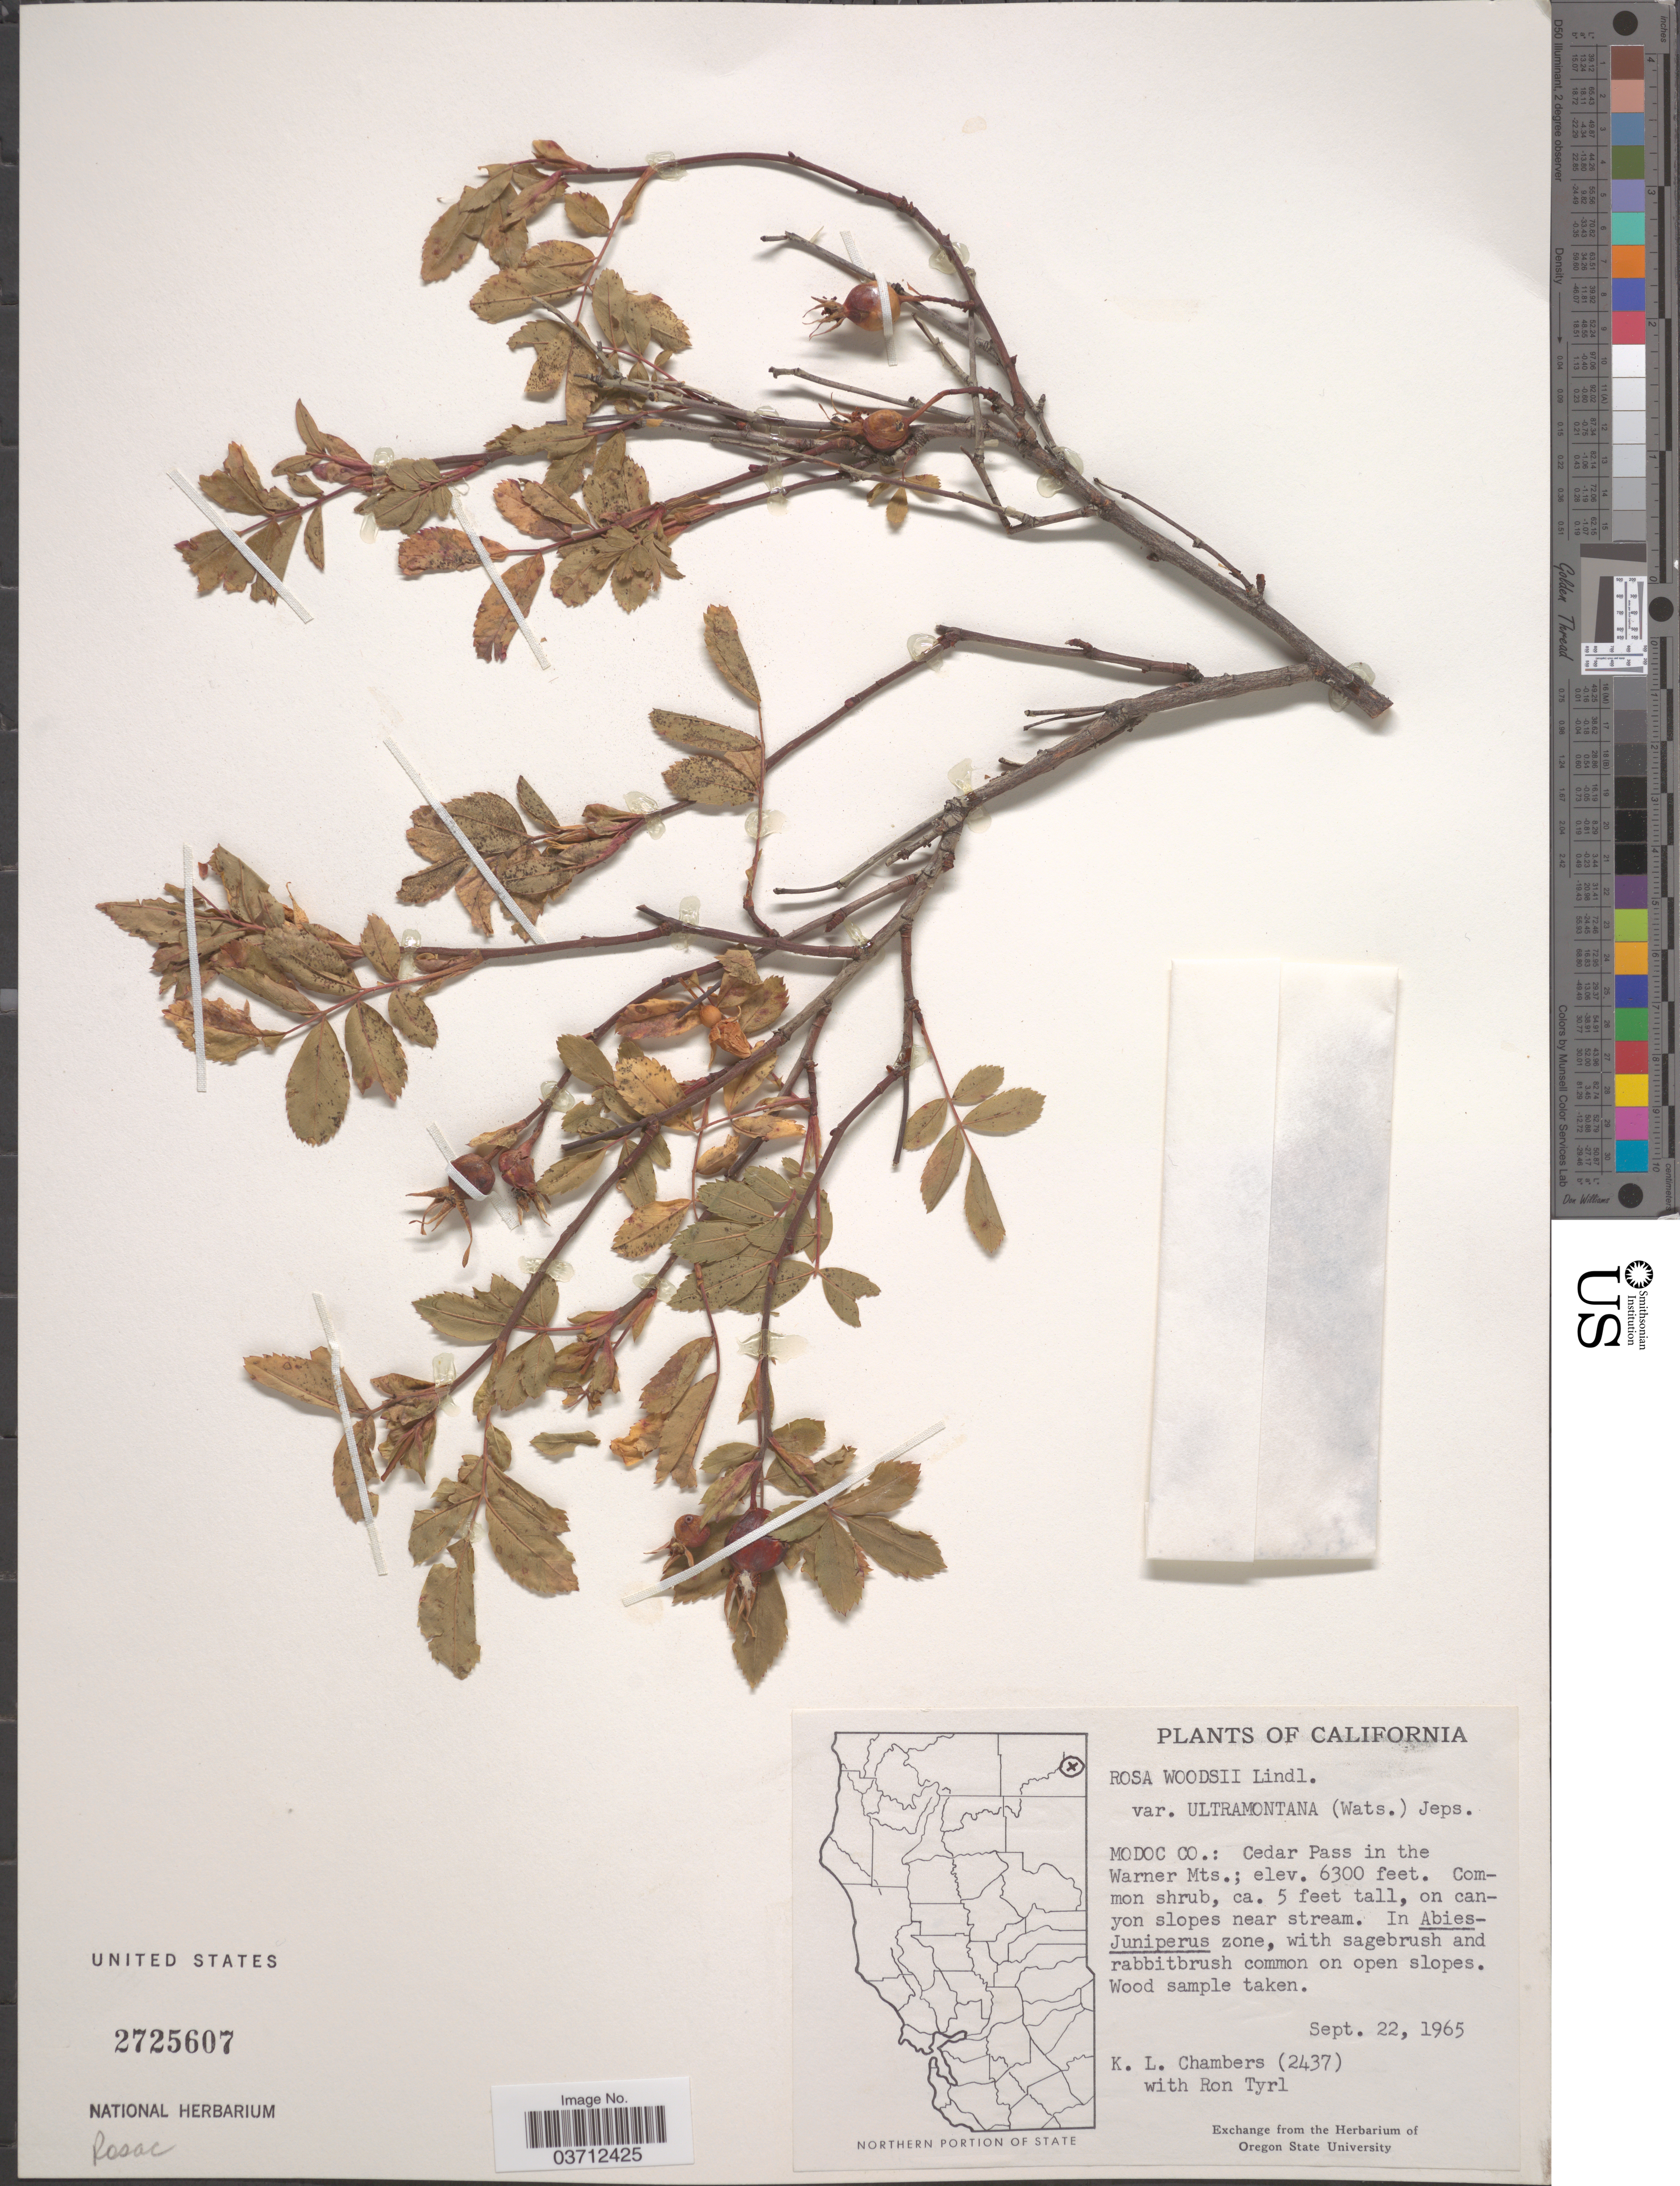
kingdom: Plantae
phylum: Tracheophyta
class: Magnoliopsida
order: Rosales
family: Rosaceae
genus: Rosa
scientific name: Rosa woodsii var. ultramontana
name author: Lindl.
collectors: K. Chambers & R. Tyrl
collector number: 2437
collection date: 1965-09-22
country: United States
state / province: California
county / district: Modoc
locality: Modoc Co.: Cedar Pass in the Warner Mts. On canyon slopes near stream. In Abies-Juniperus zone.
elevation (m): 1920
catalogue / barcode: US 2725607